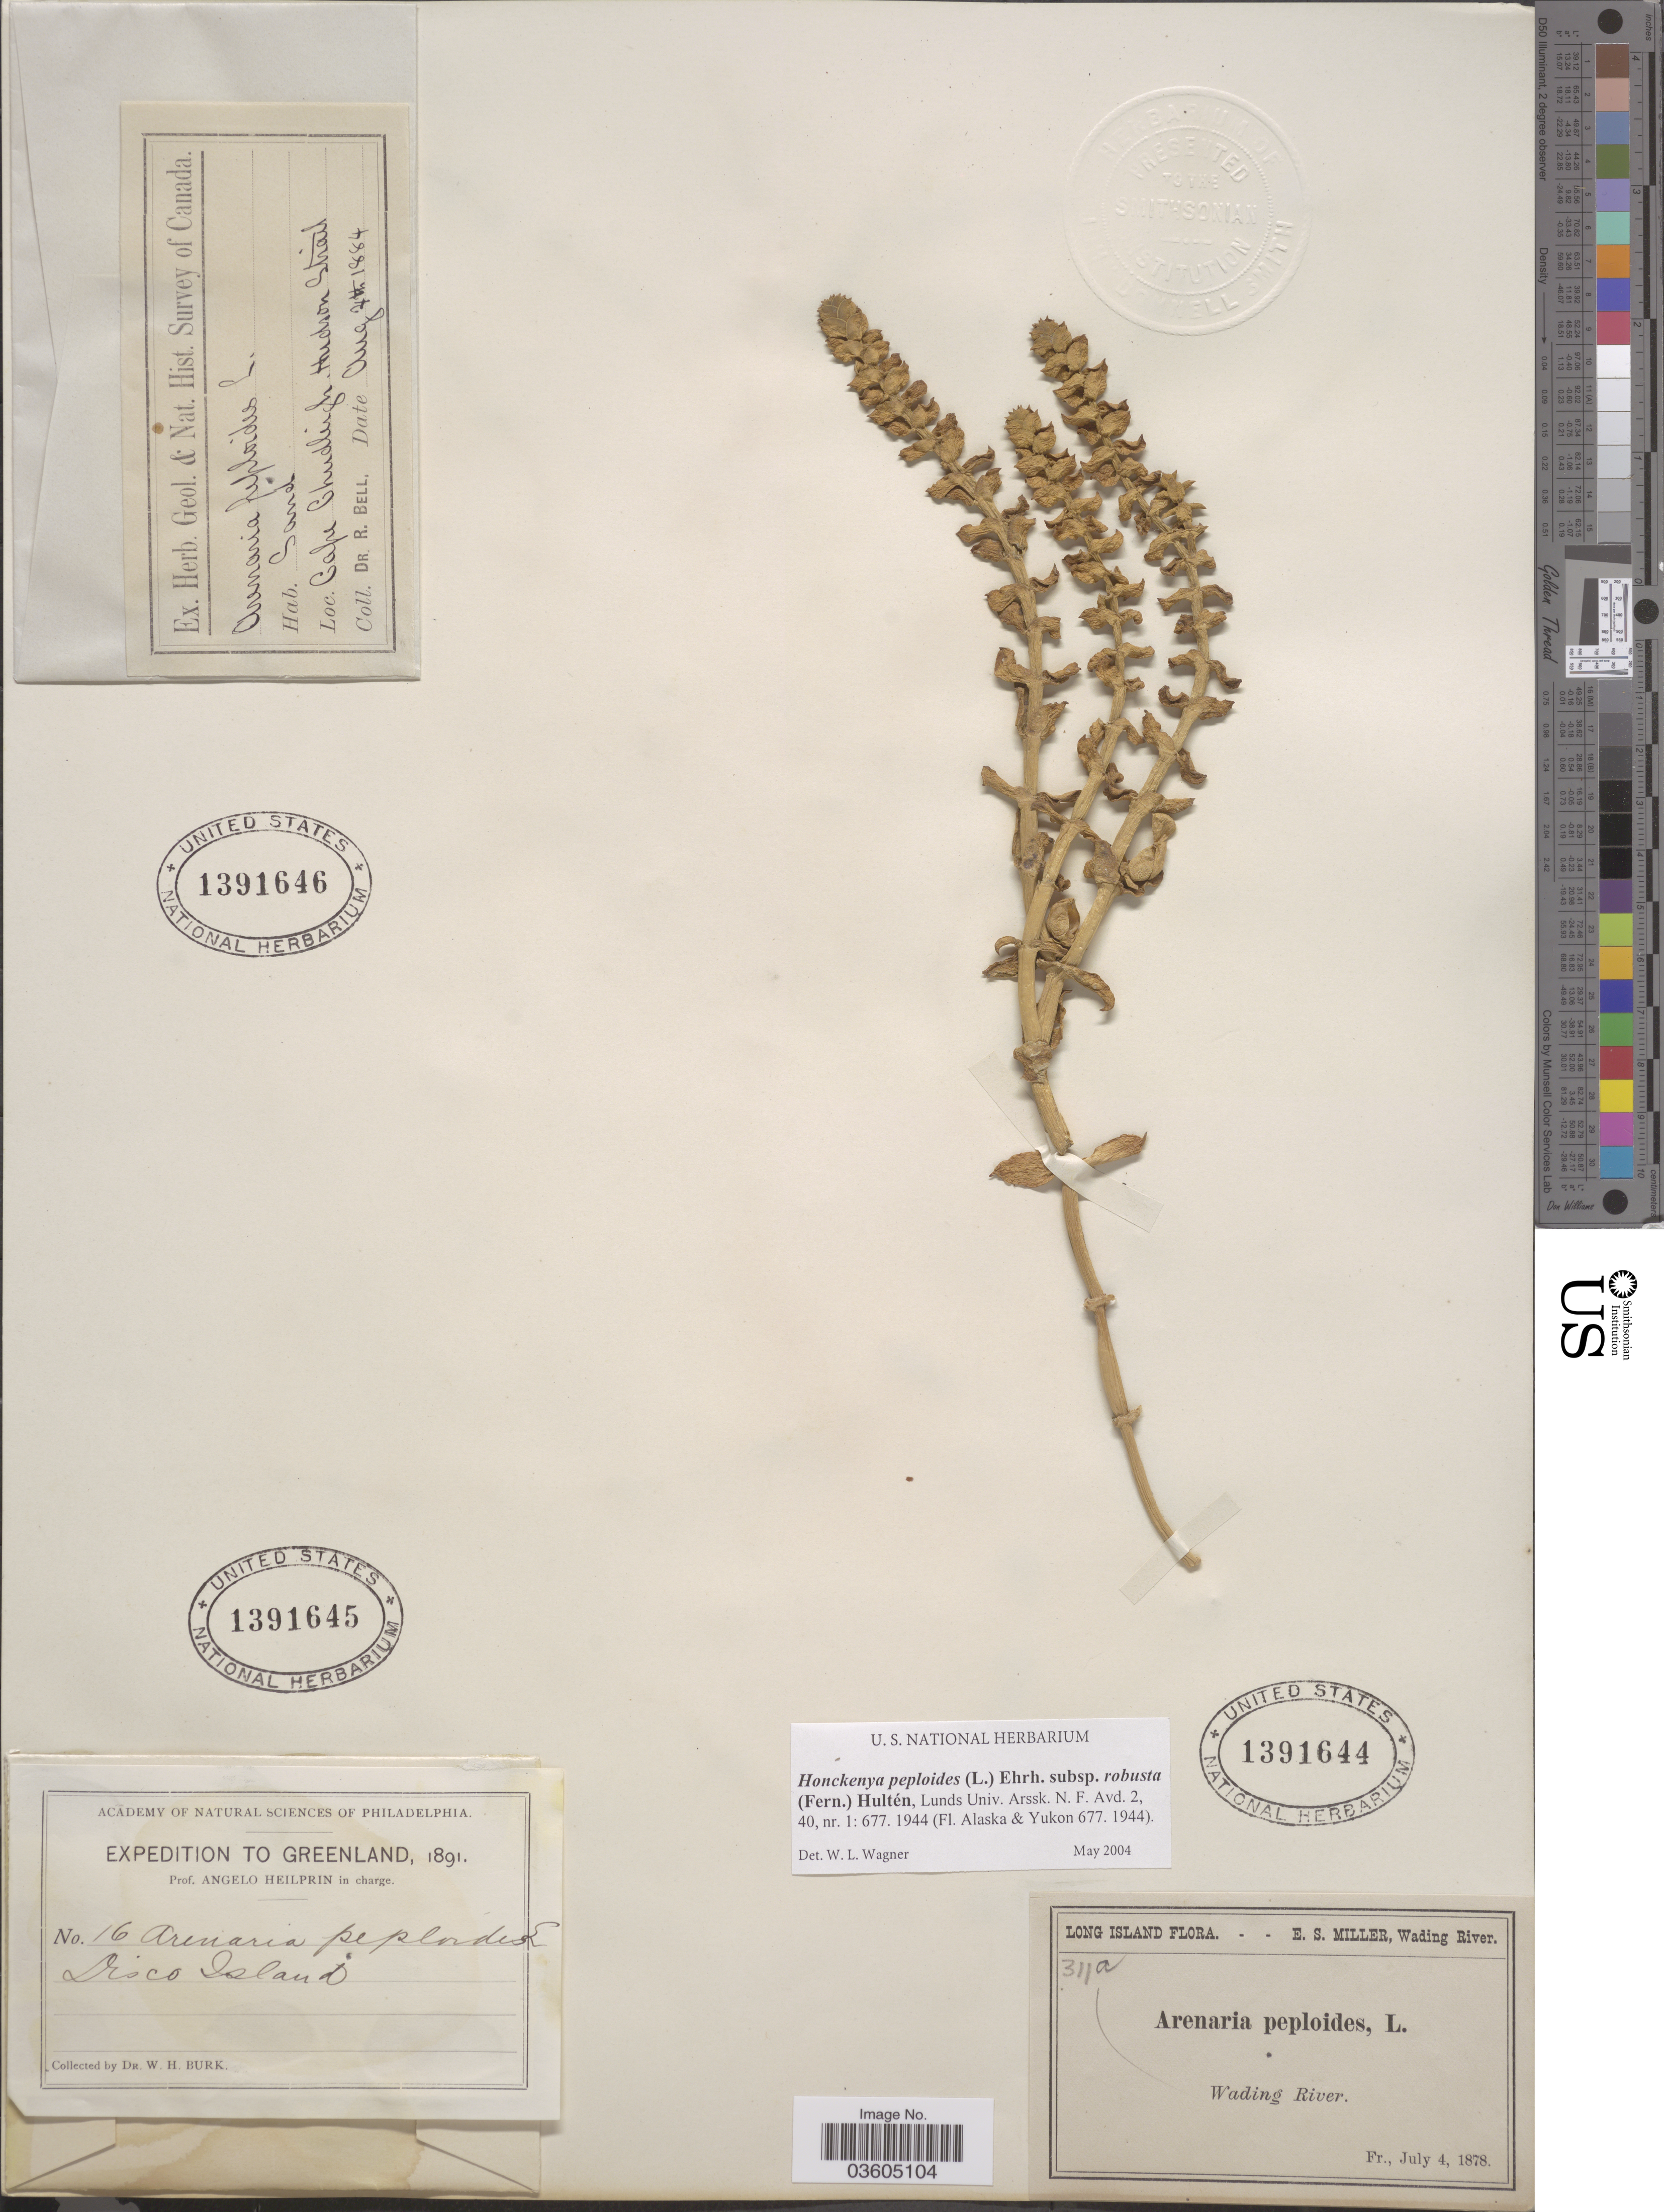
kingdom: Plantae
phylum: Tracheophyta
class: Magnoliopsida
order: Caryophyllales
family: Caryophyllaceae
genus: Honckenya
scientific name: Honckenya peploides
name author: (L.) Ehrh.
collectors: C. R. Bell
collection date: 1884-08-04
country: Canada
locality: Cape Chudleigh. Hudson Strait.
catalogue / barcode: US 1391646-3